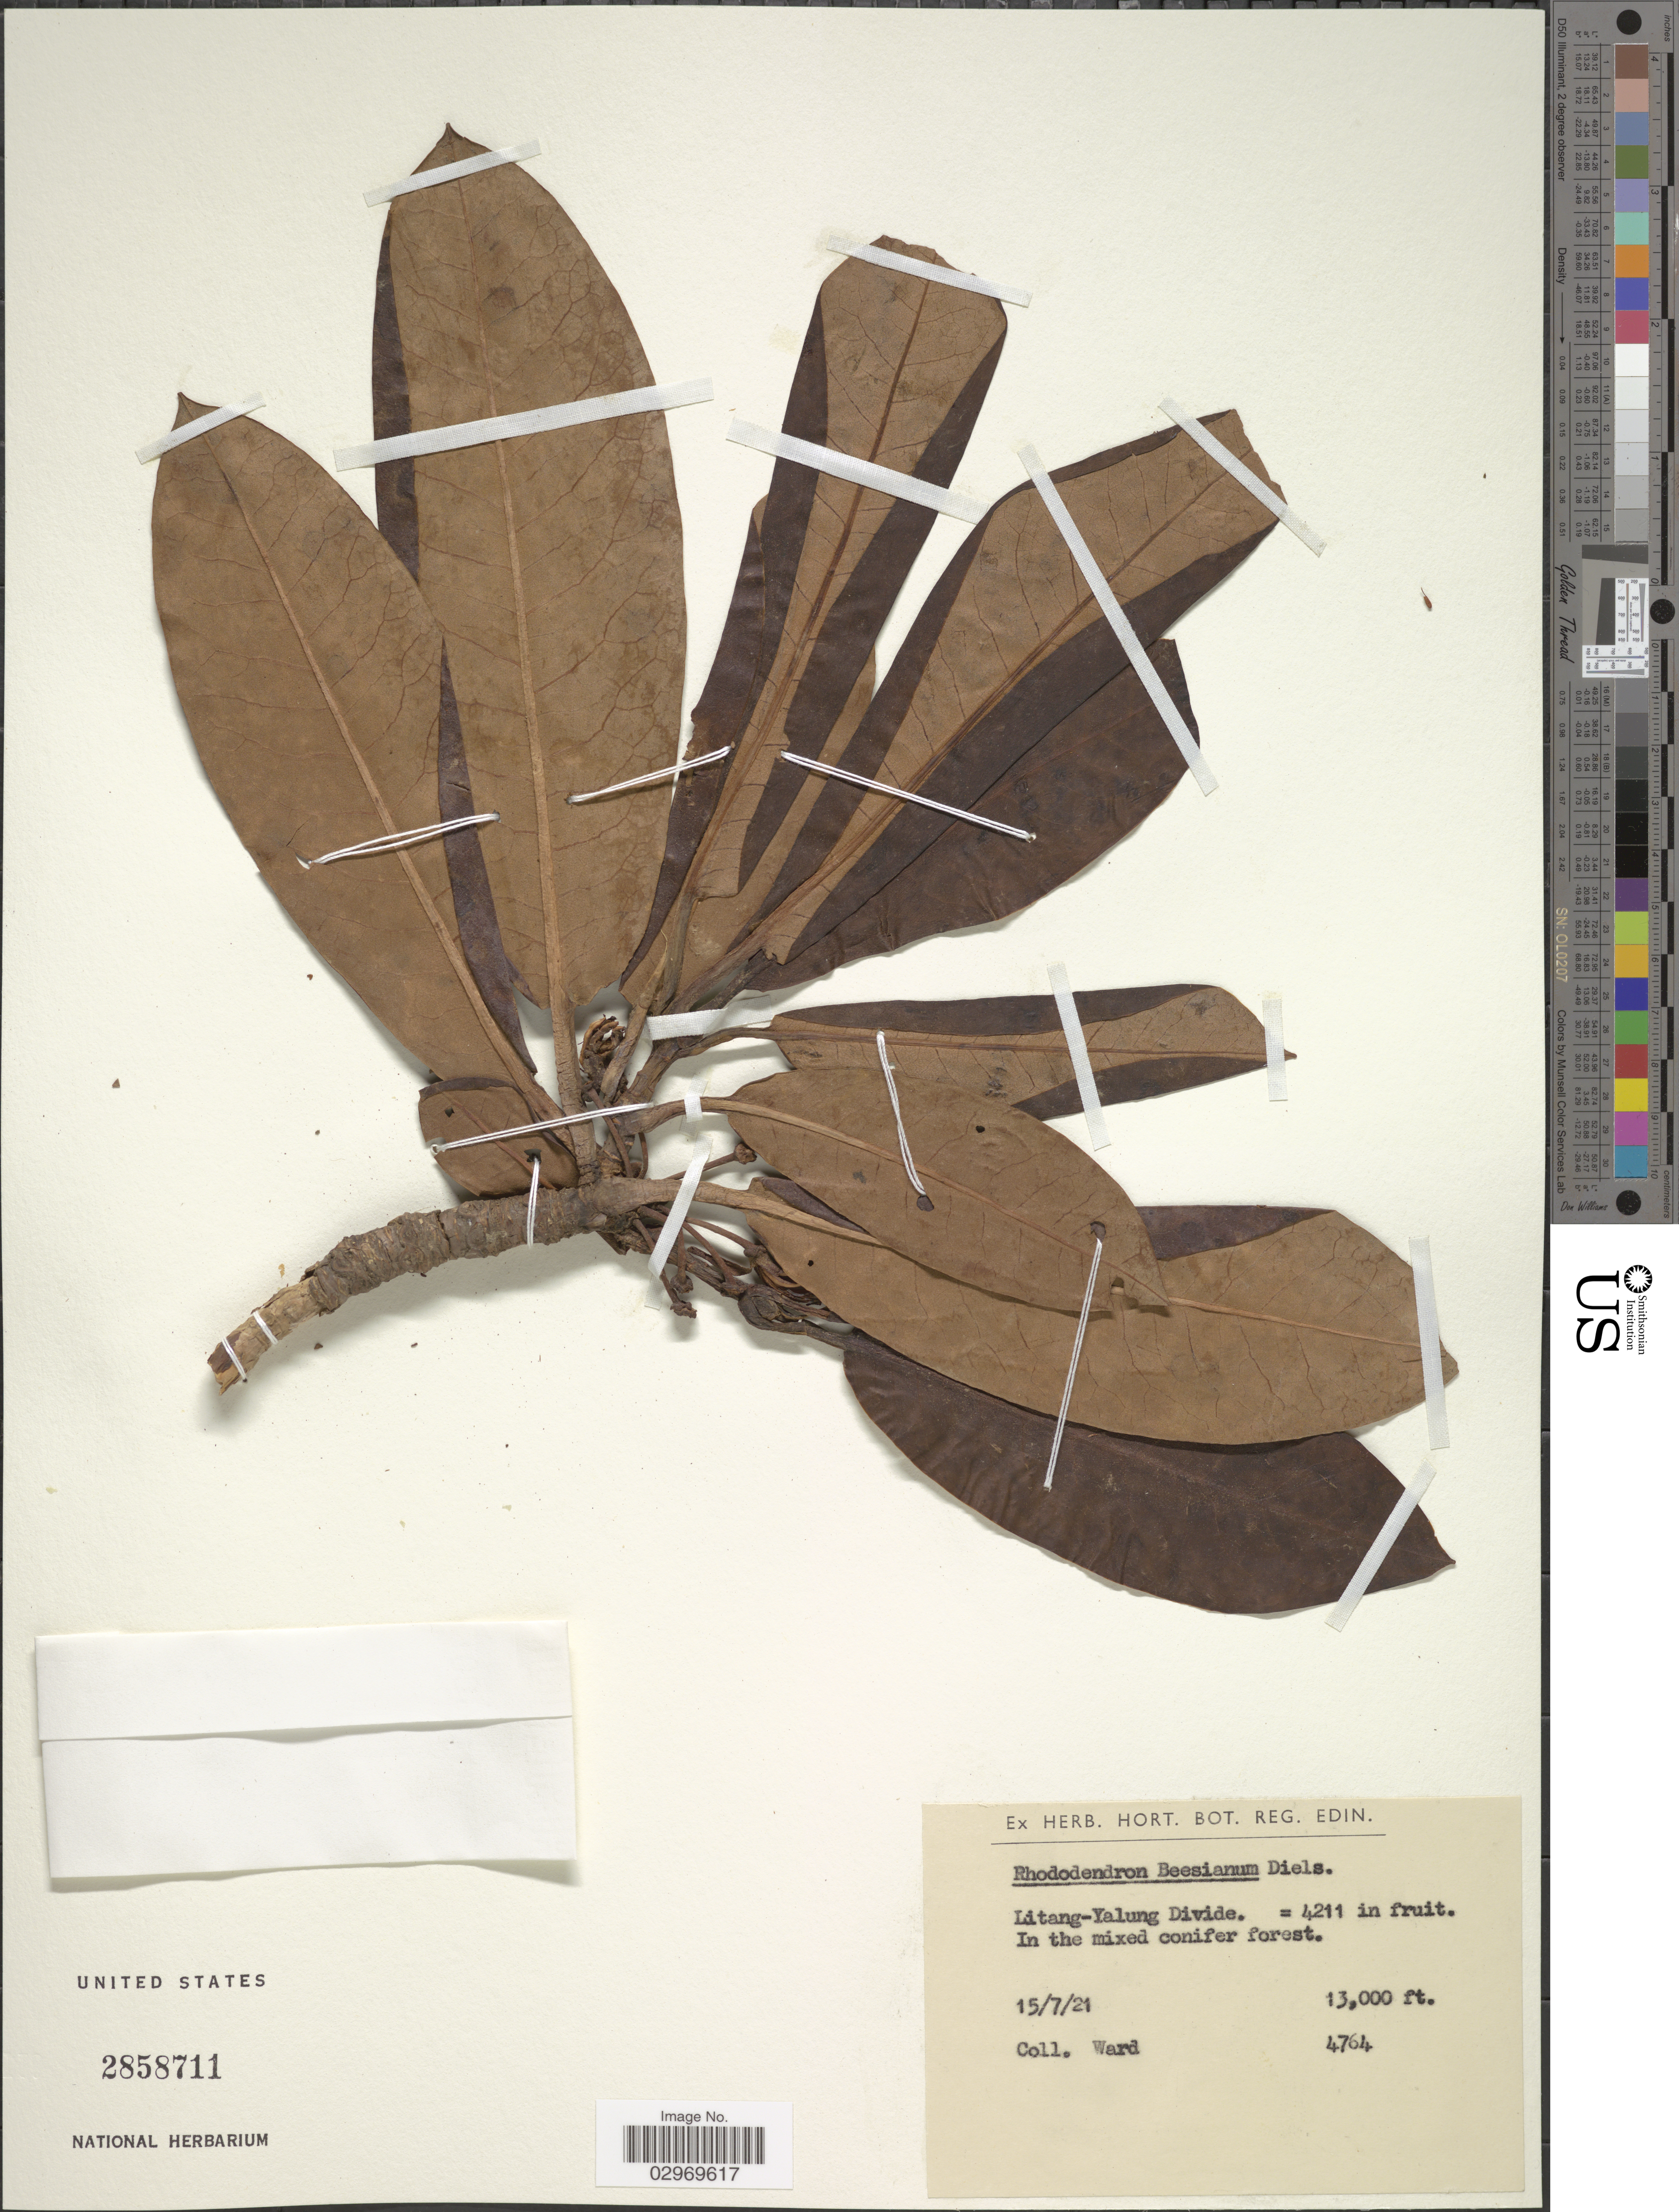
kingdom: Plantae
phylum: Tracheophyta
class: Magnoliopsida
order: Ericales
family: Ericaceae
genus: Rhododendron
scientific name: Rhododendron beesianum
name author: Diels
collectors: -- Ward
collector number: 4764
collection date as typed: Transcribed d/m/y: 15/7/21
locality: Litang-Yalung Divide.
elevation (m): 3962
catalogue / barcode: US 2858711